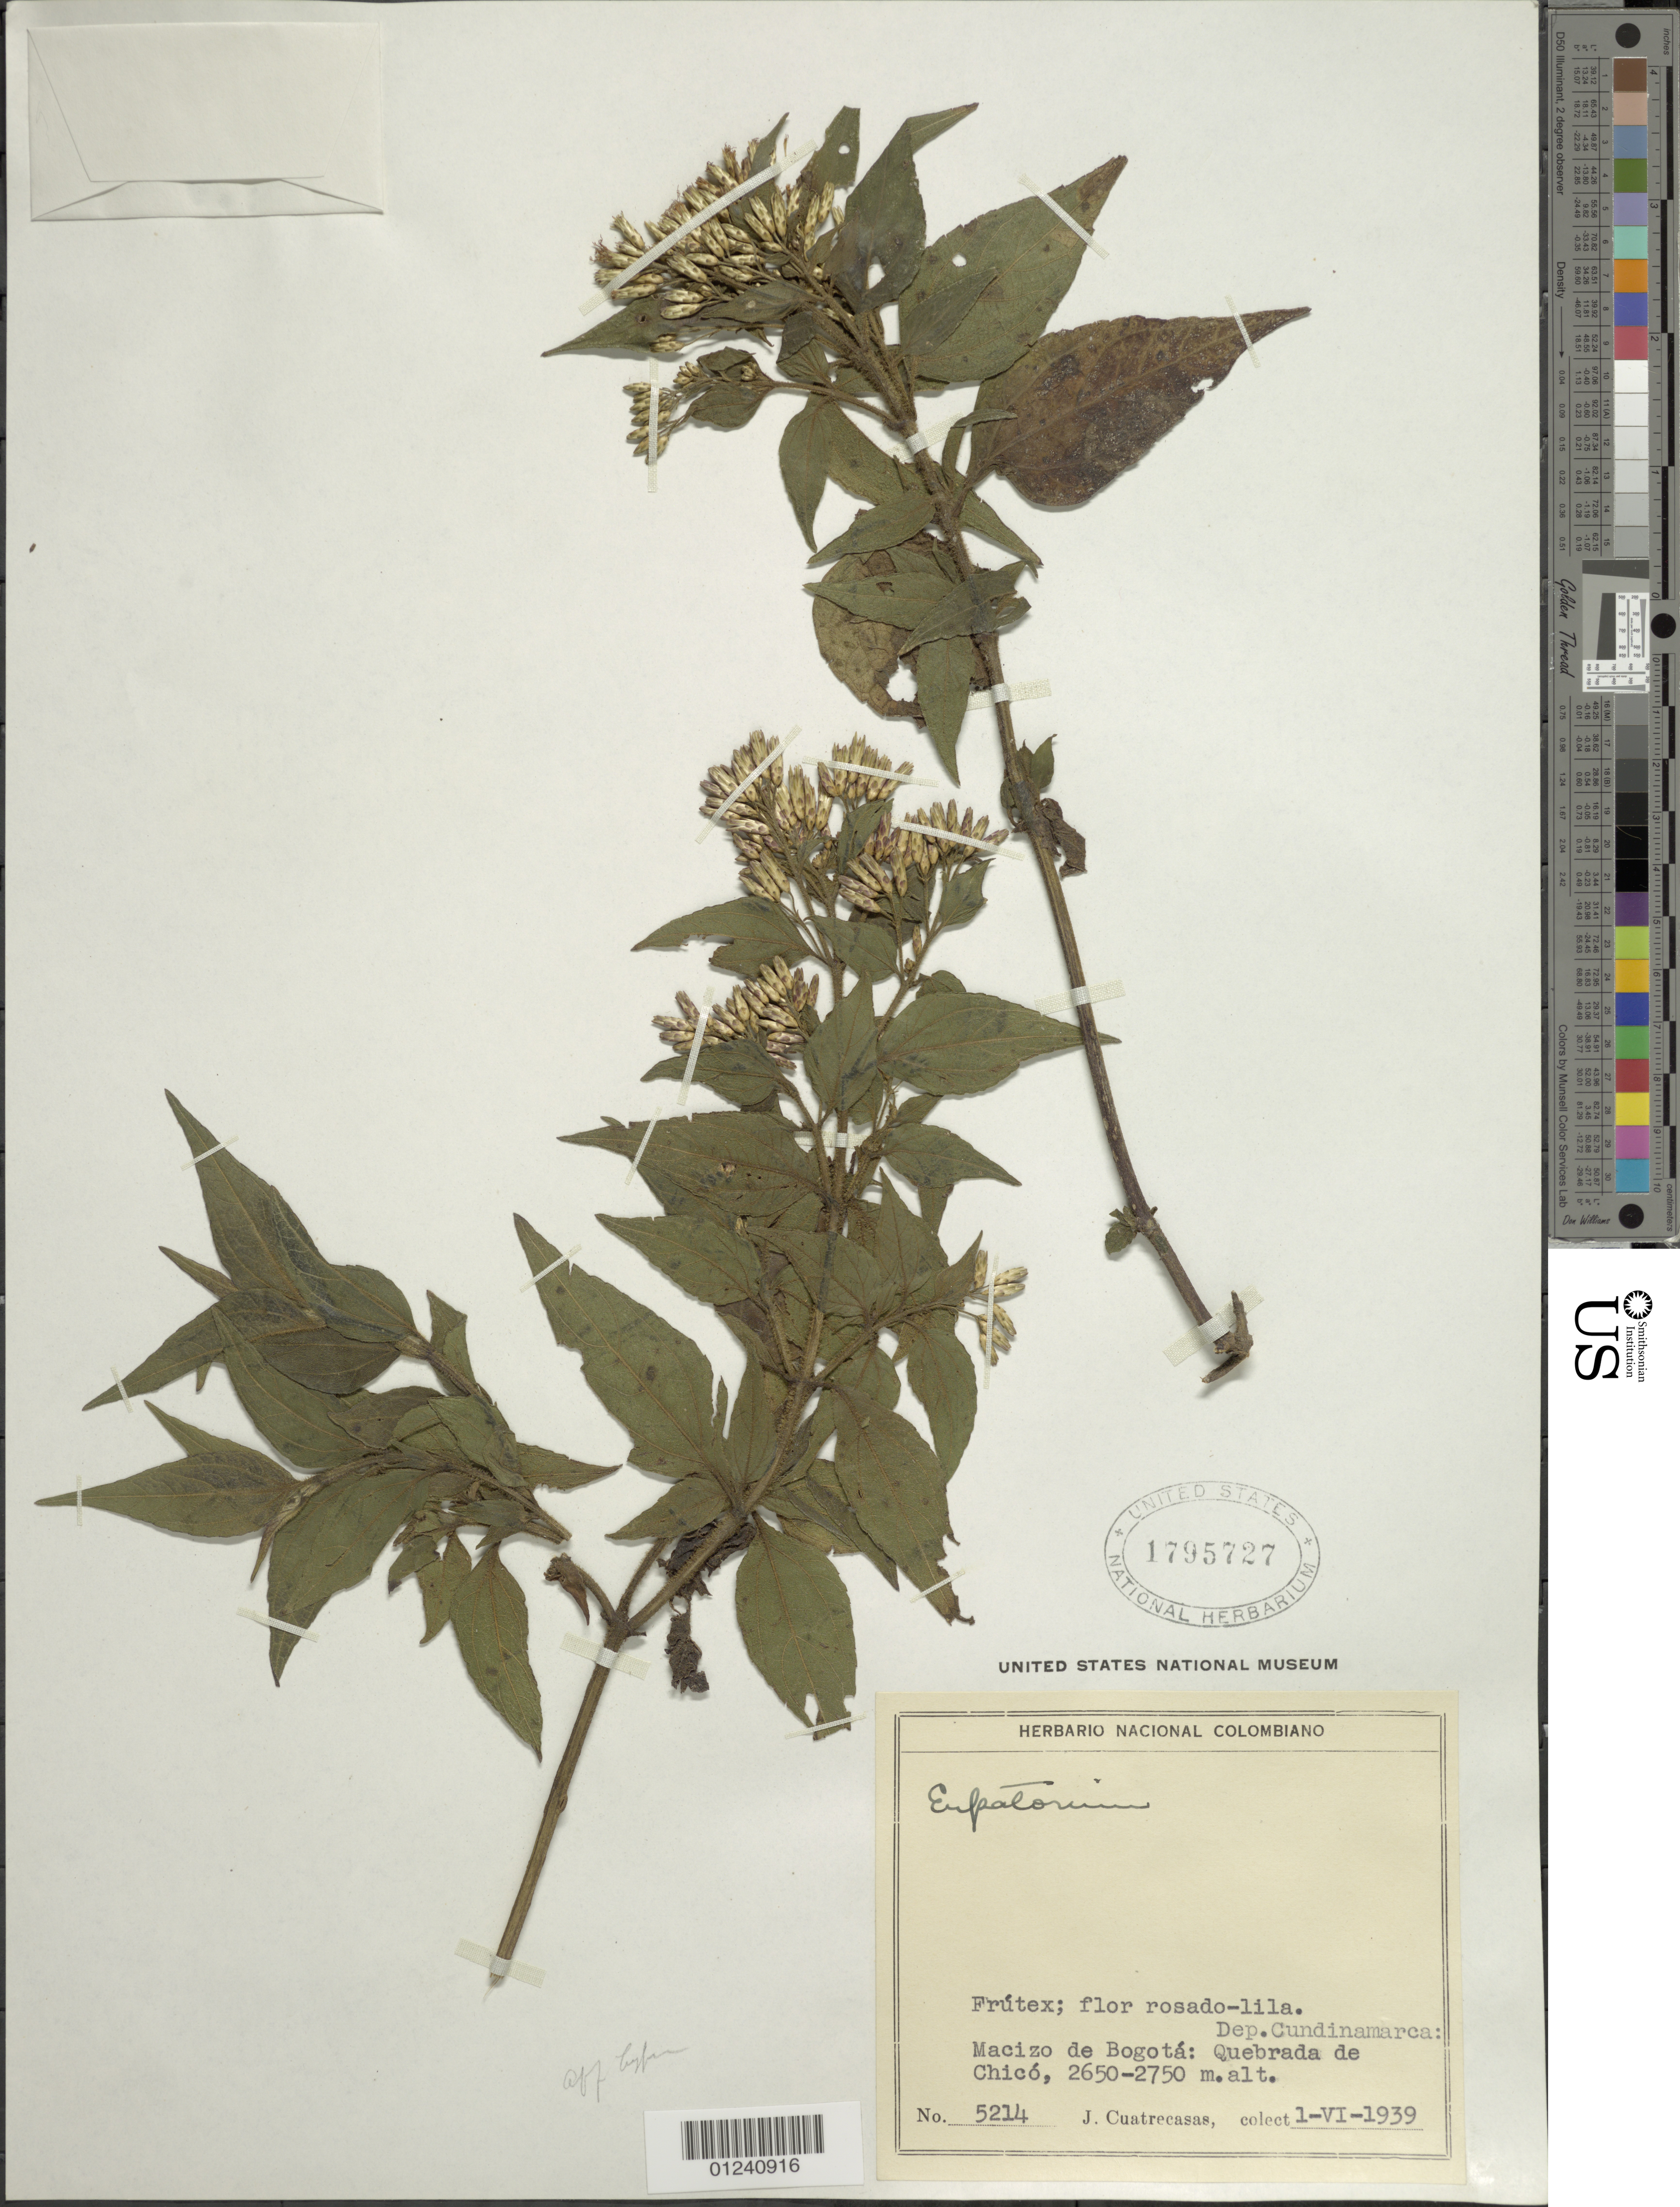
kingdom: Plantae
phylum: Tracheophyta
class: Magnoliopsida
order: Asterales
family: Asteraceae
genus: Chromolaena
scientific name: Chromolaena sp.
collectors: J. Cuatrecasas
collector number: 5214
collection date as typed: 01 Jun 1939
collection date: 1939-06-01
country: Colombia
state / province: Cundinamarca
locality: Macizo de Bogota, Quebrada de Chico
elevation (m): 2650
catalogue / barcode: US 1795727